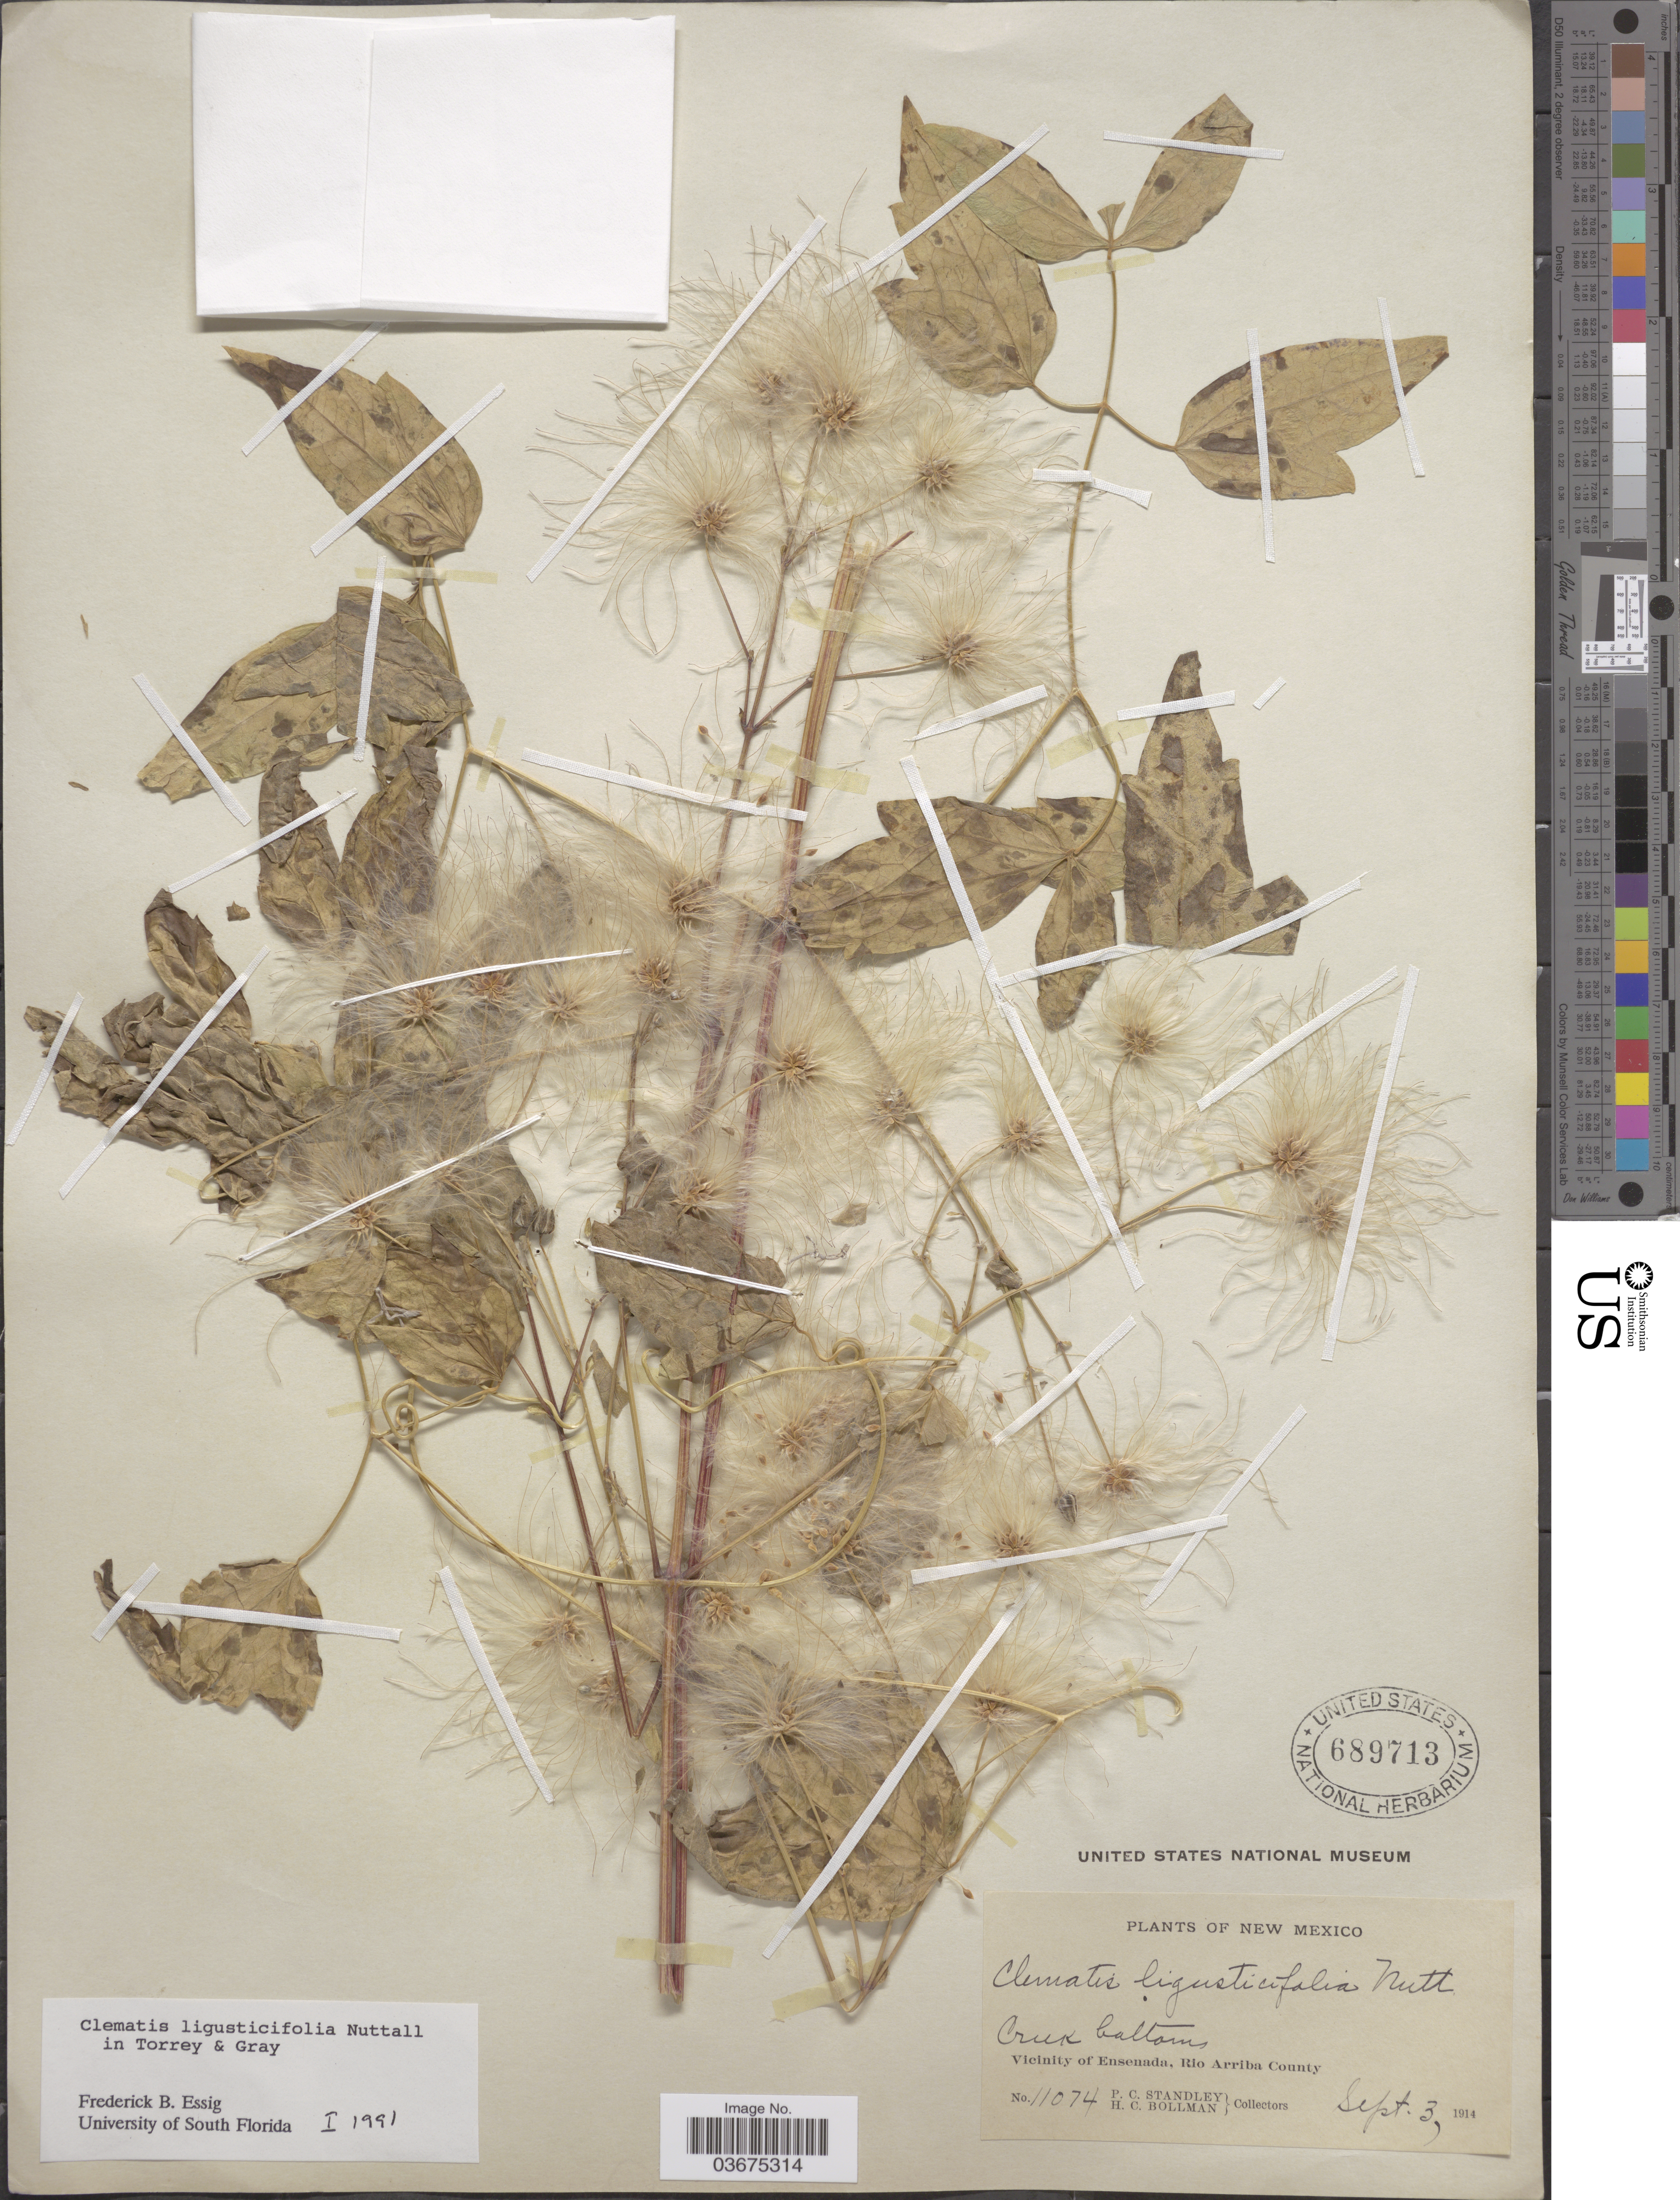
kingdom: Plantae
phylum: Tracheophyta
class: Magnoliopsida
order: Ranunculales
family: Ranunculaceae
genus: Clematis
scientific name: Clematis ligusticifolia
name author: Nutt.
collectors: P. C. Standley & H. C. Bollman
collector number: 11074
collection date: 1914-09-03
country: United States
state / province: New Mexico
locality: Creek bottoms. Vicinity of Ensenada, rio Arriba County.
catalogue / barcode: US 689713